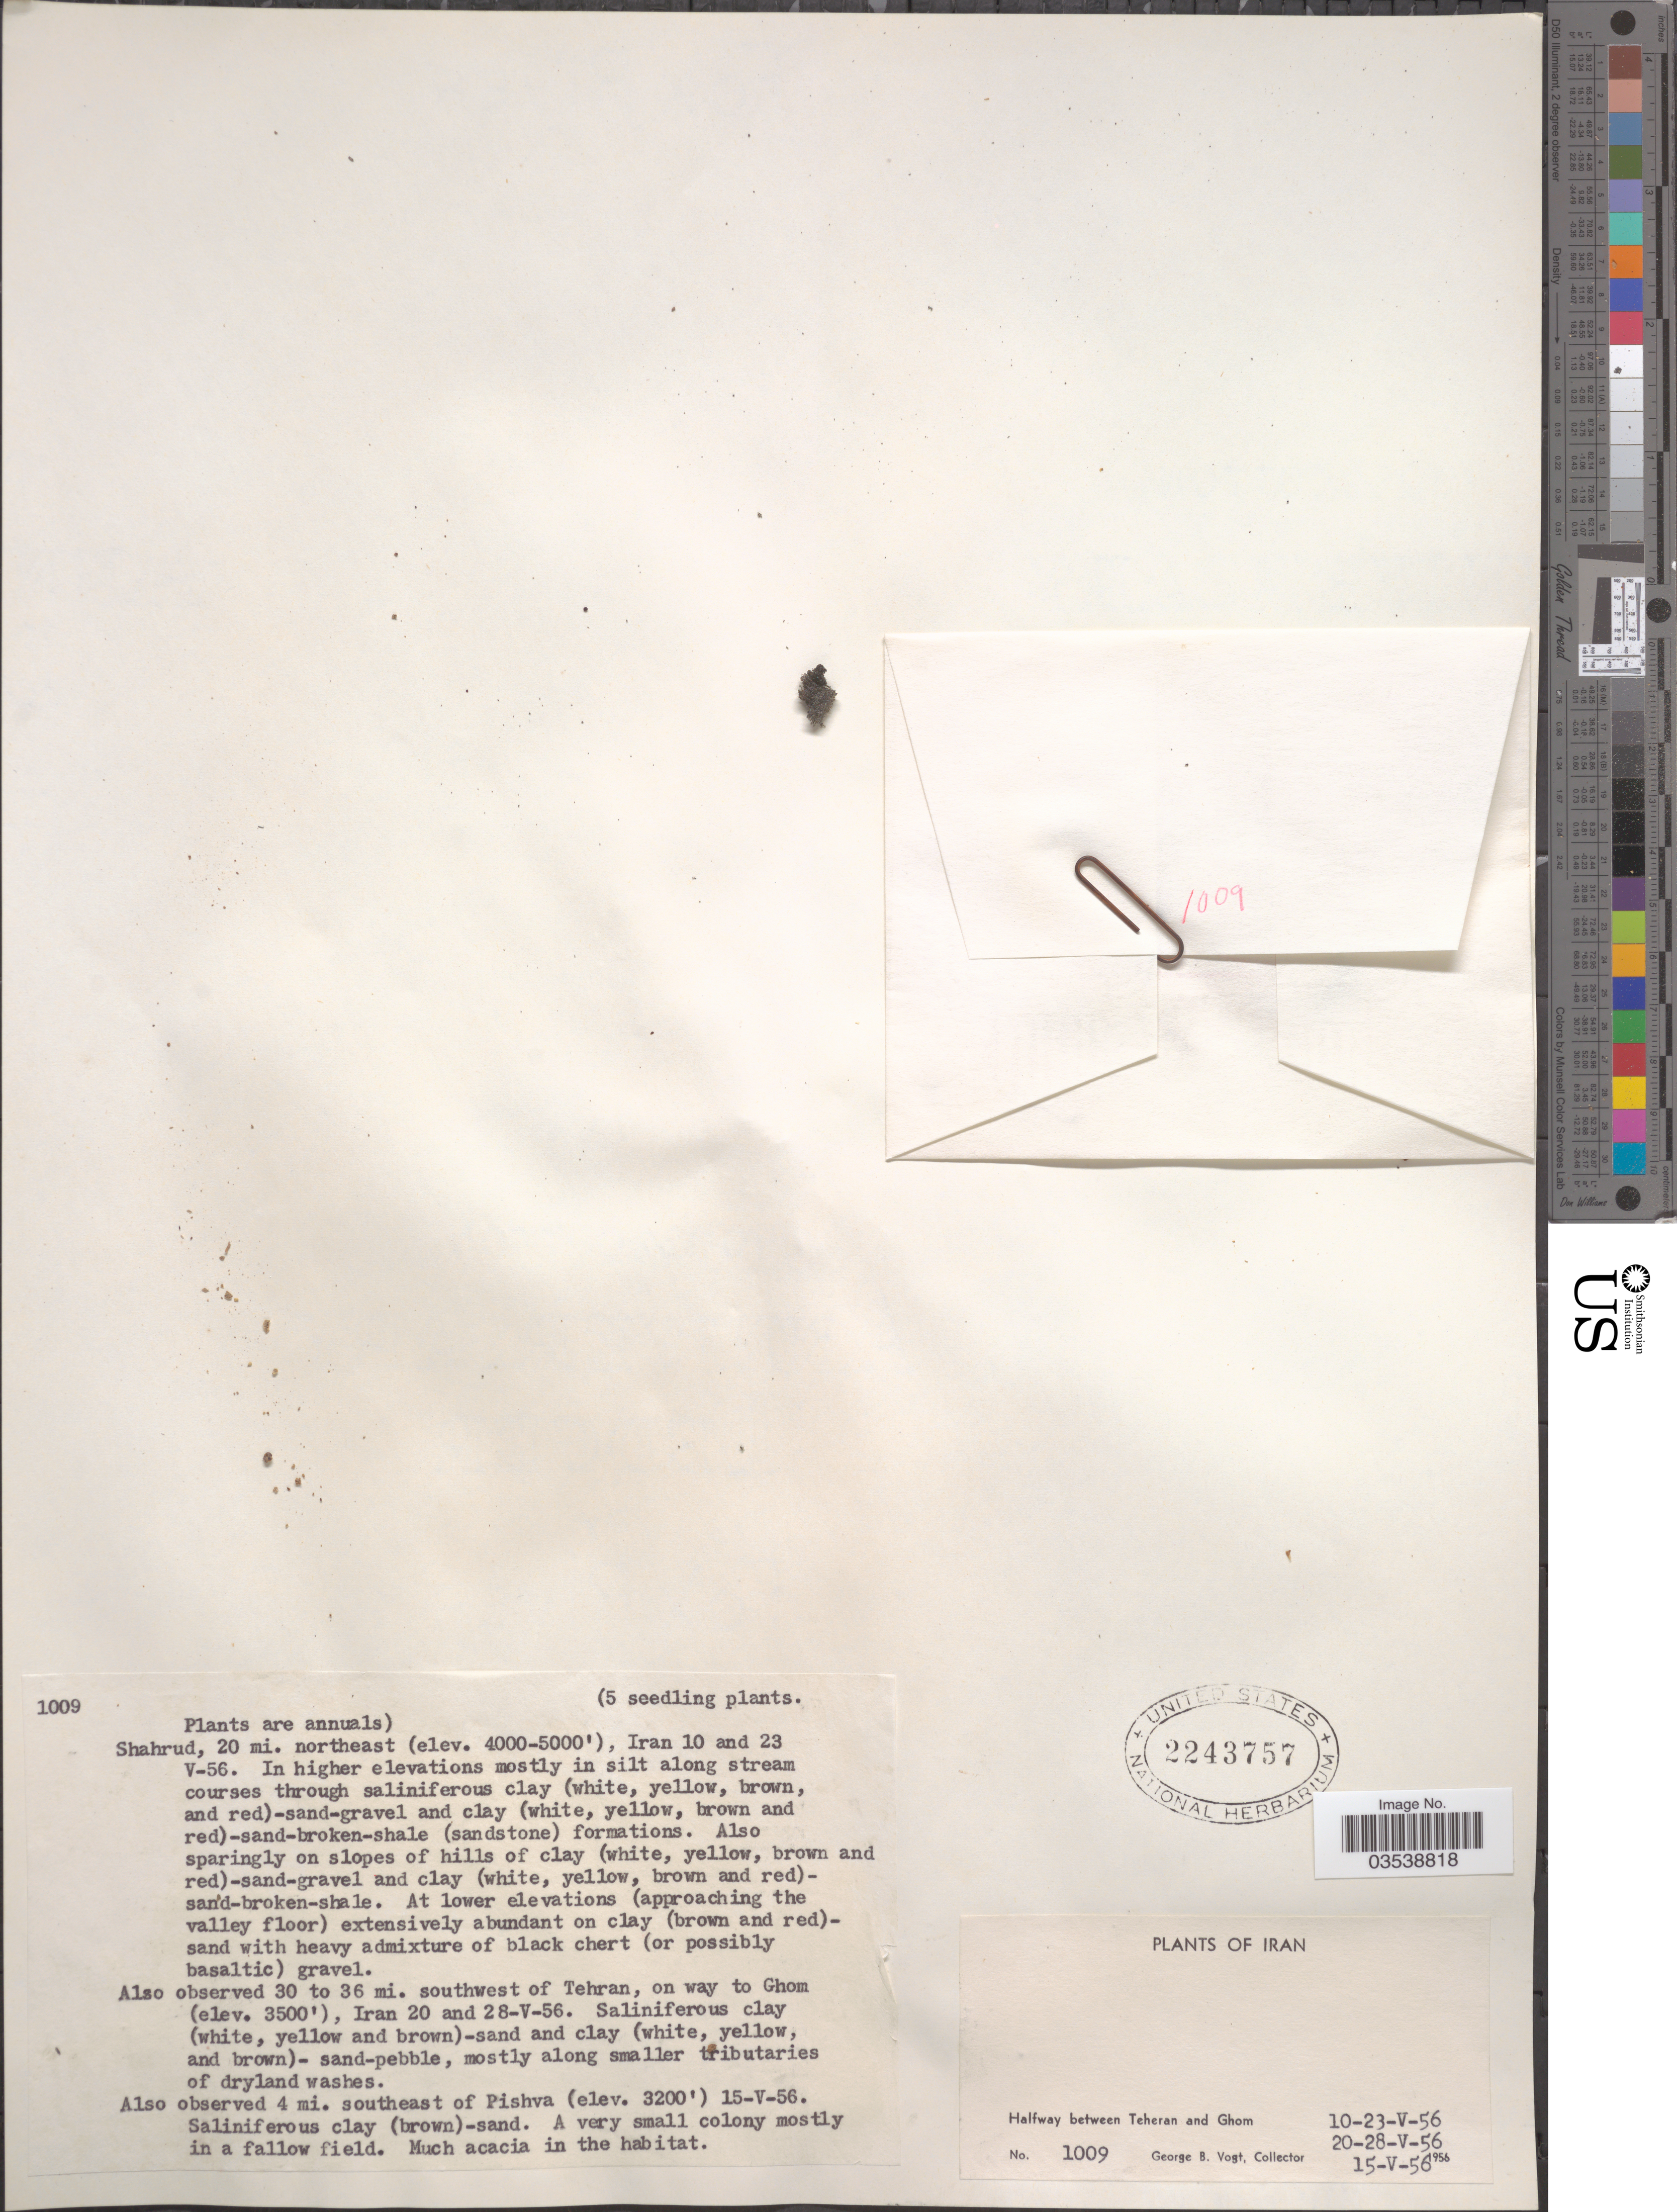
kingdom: Plantae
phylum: Tracheophyta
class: Magnoliopsida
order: Caryophyllales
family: Amaranthaceae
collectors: G. B. Vogt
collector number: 1009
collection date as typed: Transcribed d/m/y: 10/5/56 to 28/5/56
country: Iran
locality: Halfway between Teheran and Ghom. Shahrud, 20 mi. northeast. 30 to 36 mi. southwest of Tehran, on way to Ghom. 4 mi. southeast of Pishva.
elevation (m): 975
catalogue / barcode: US 2243757